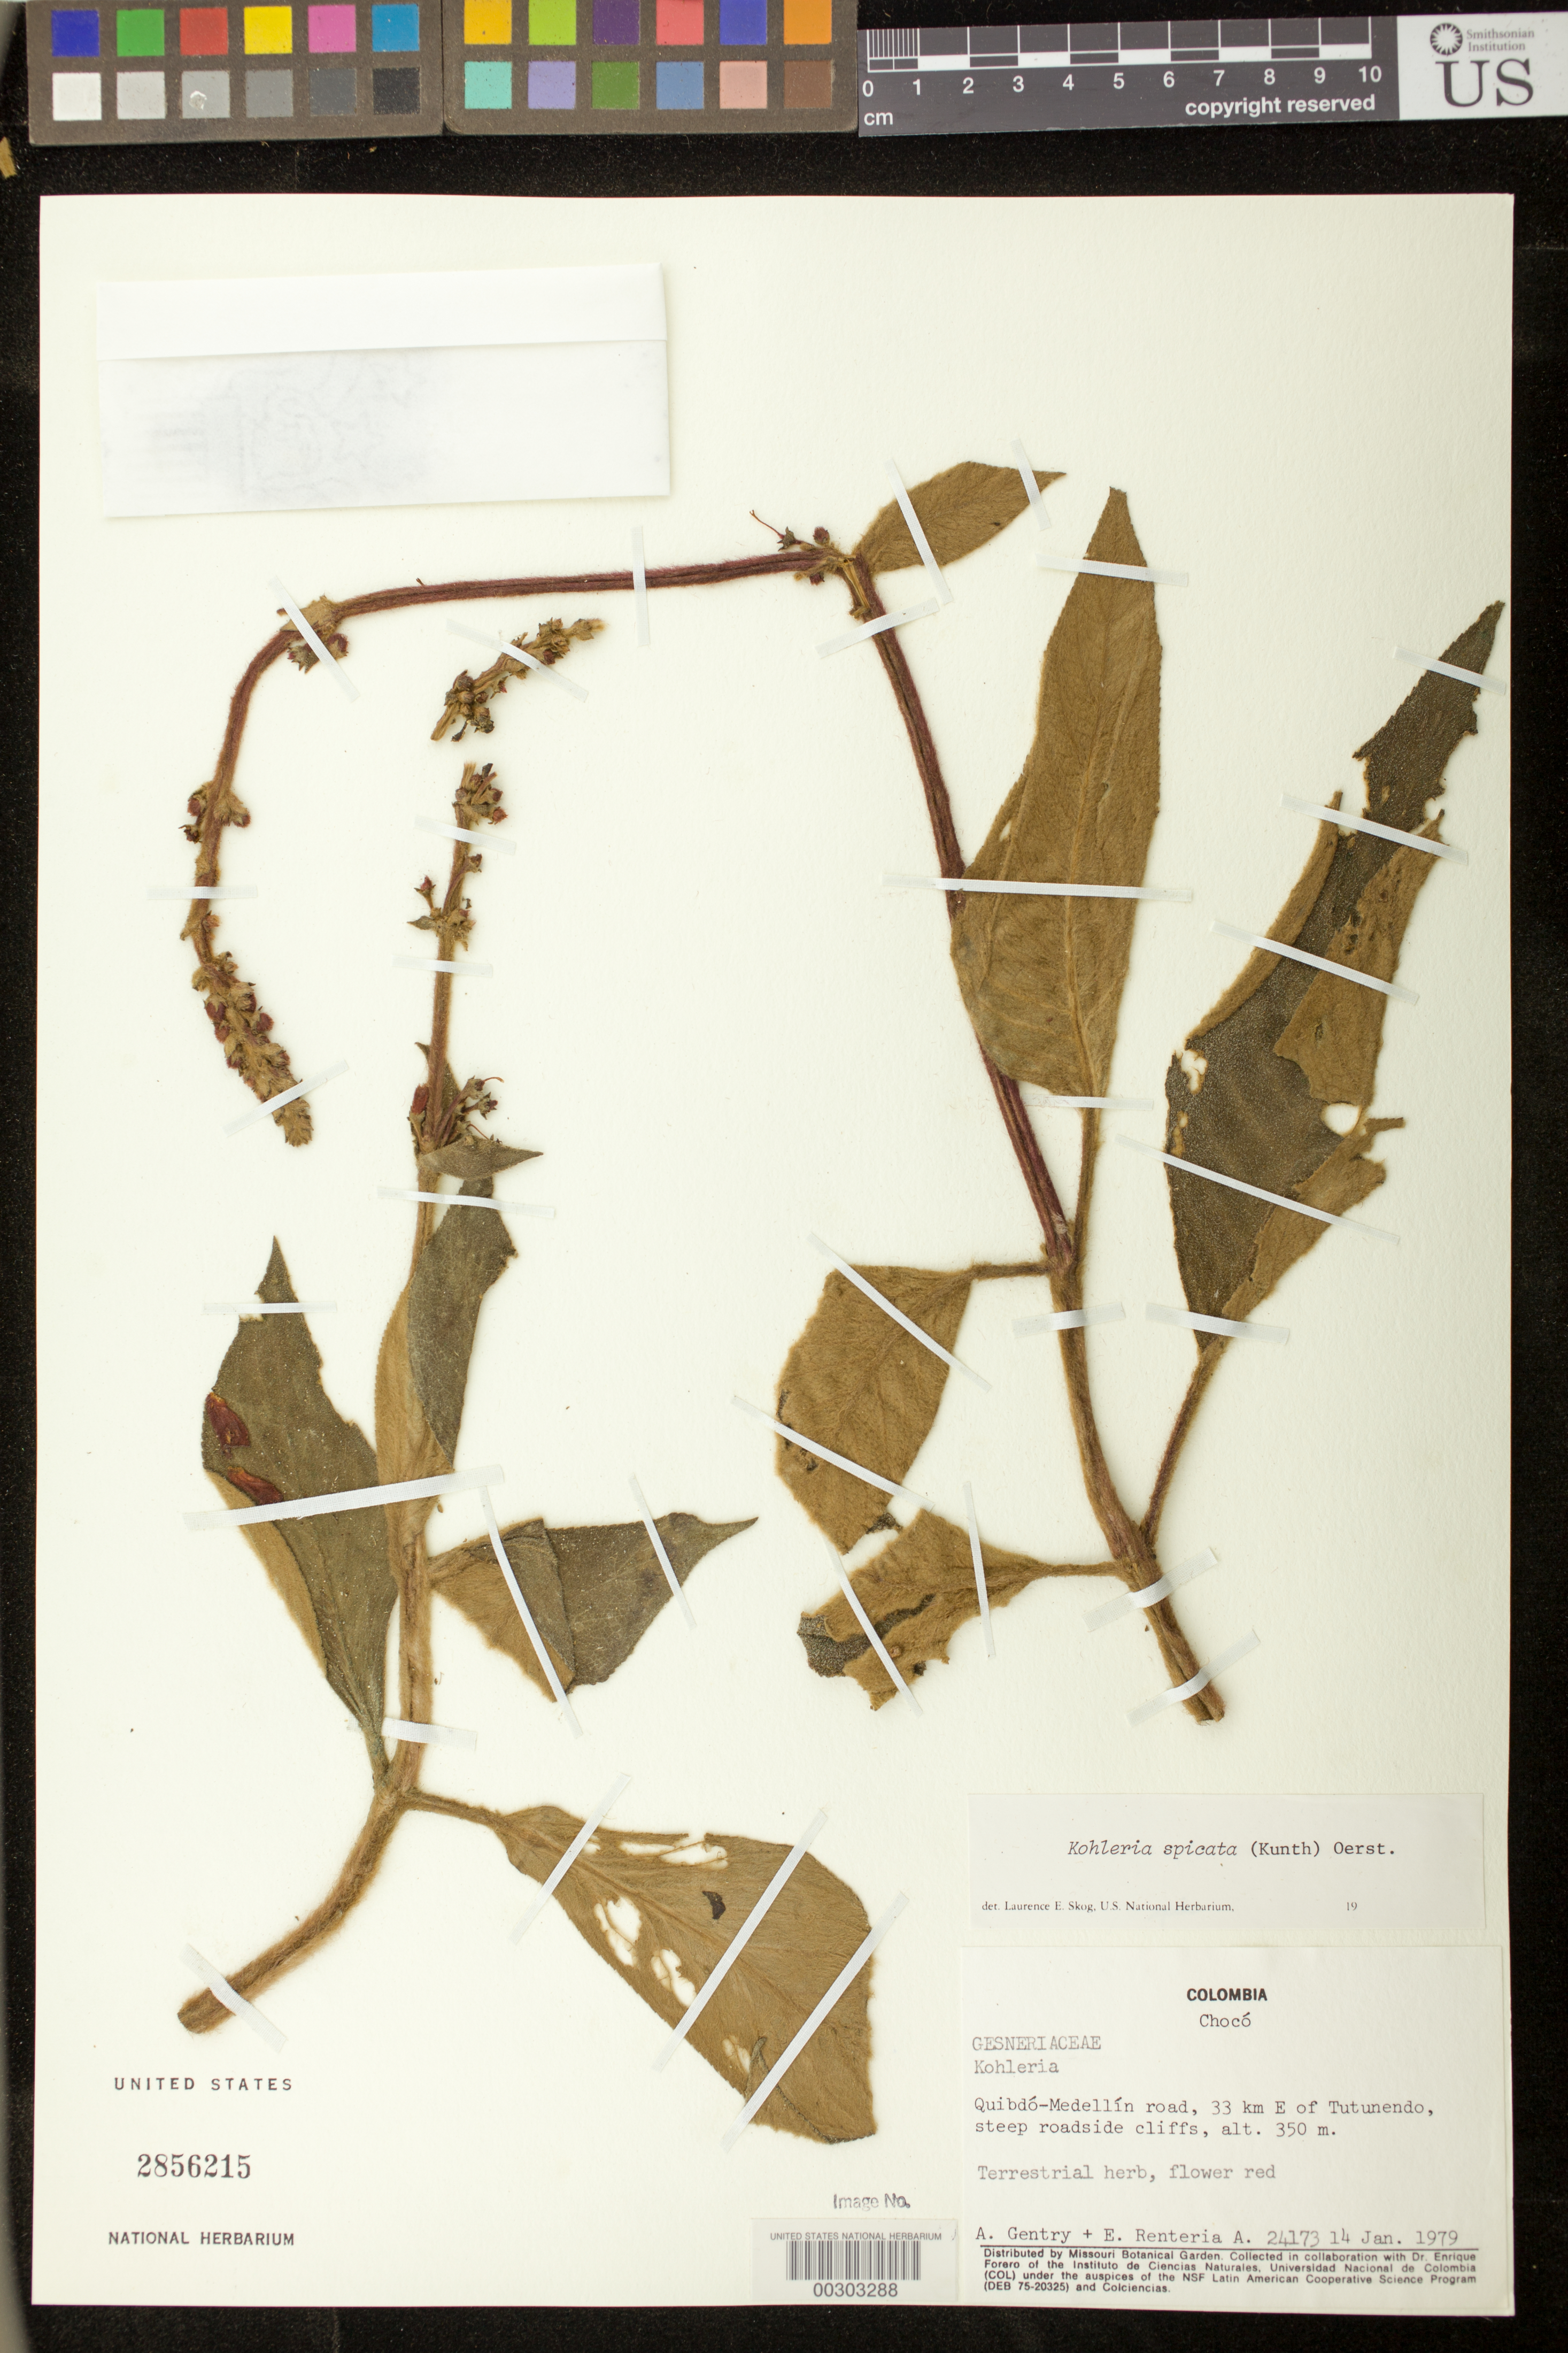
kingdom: Plantae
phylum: Tracheophyta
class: Magnoliopsida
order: Lamiales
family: Gesneriaceae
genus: Kohleria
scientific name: Kohleria spicata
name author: (Kunth) Oerst.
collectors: A. H. Gentry & E. Renteria A.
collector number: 24173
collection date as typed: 14 Jan 1979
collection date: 1979-01-14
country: Colombia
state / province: Cauca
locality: Quibdo-Medellin road, 33 km E of Tutunendo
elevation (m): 350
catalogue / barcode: US 2856215